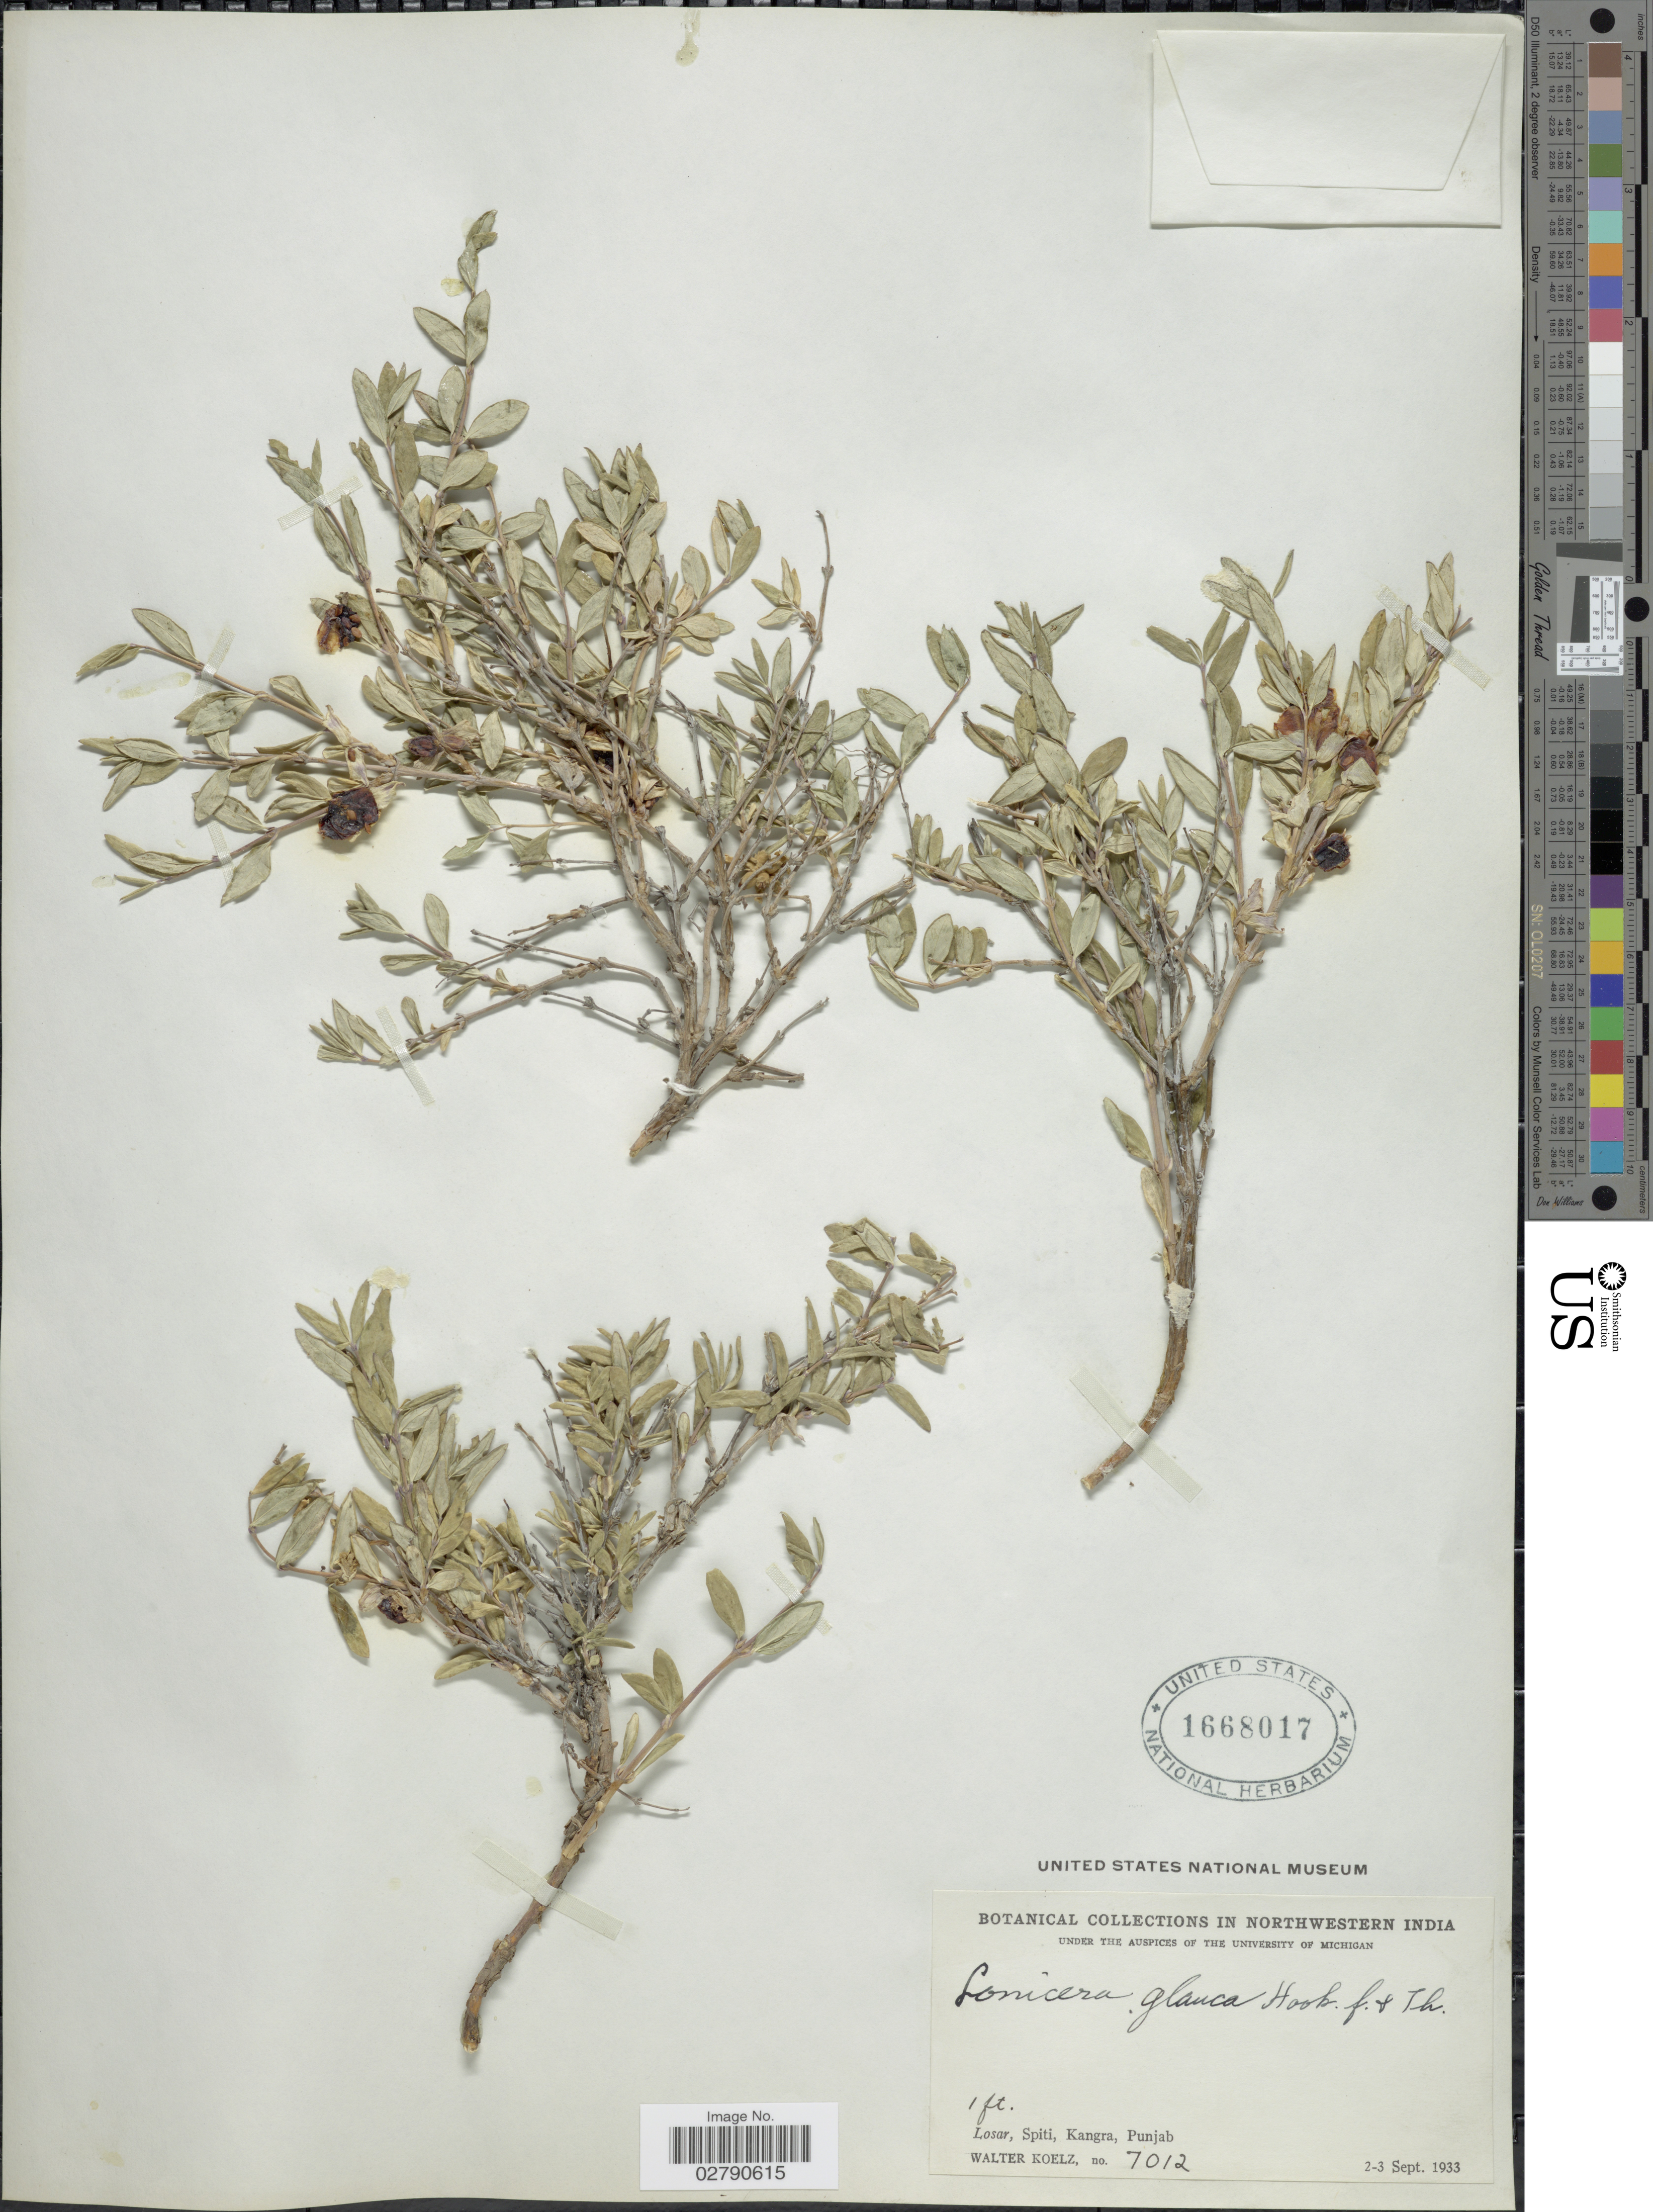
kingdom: Plantae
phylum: Tracheophyta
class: Magnoliopsida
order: Dipsacales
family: Caprifoliaceae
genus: Lonicera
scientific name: Lonicera glauca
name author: Hook. f. & Thomson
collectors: W. N. Koelz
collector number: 7012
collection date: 1933-09-02/1933-09-03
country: India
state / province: Punjab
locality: Northwestern India. Losar, Spiti, Kangra.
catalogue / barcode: US 1668017